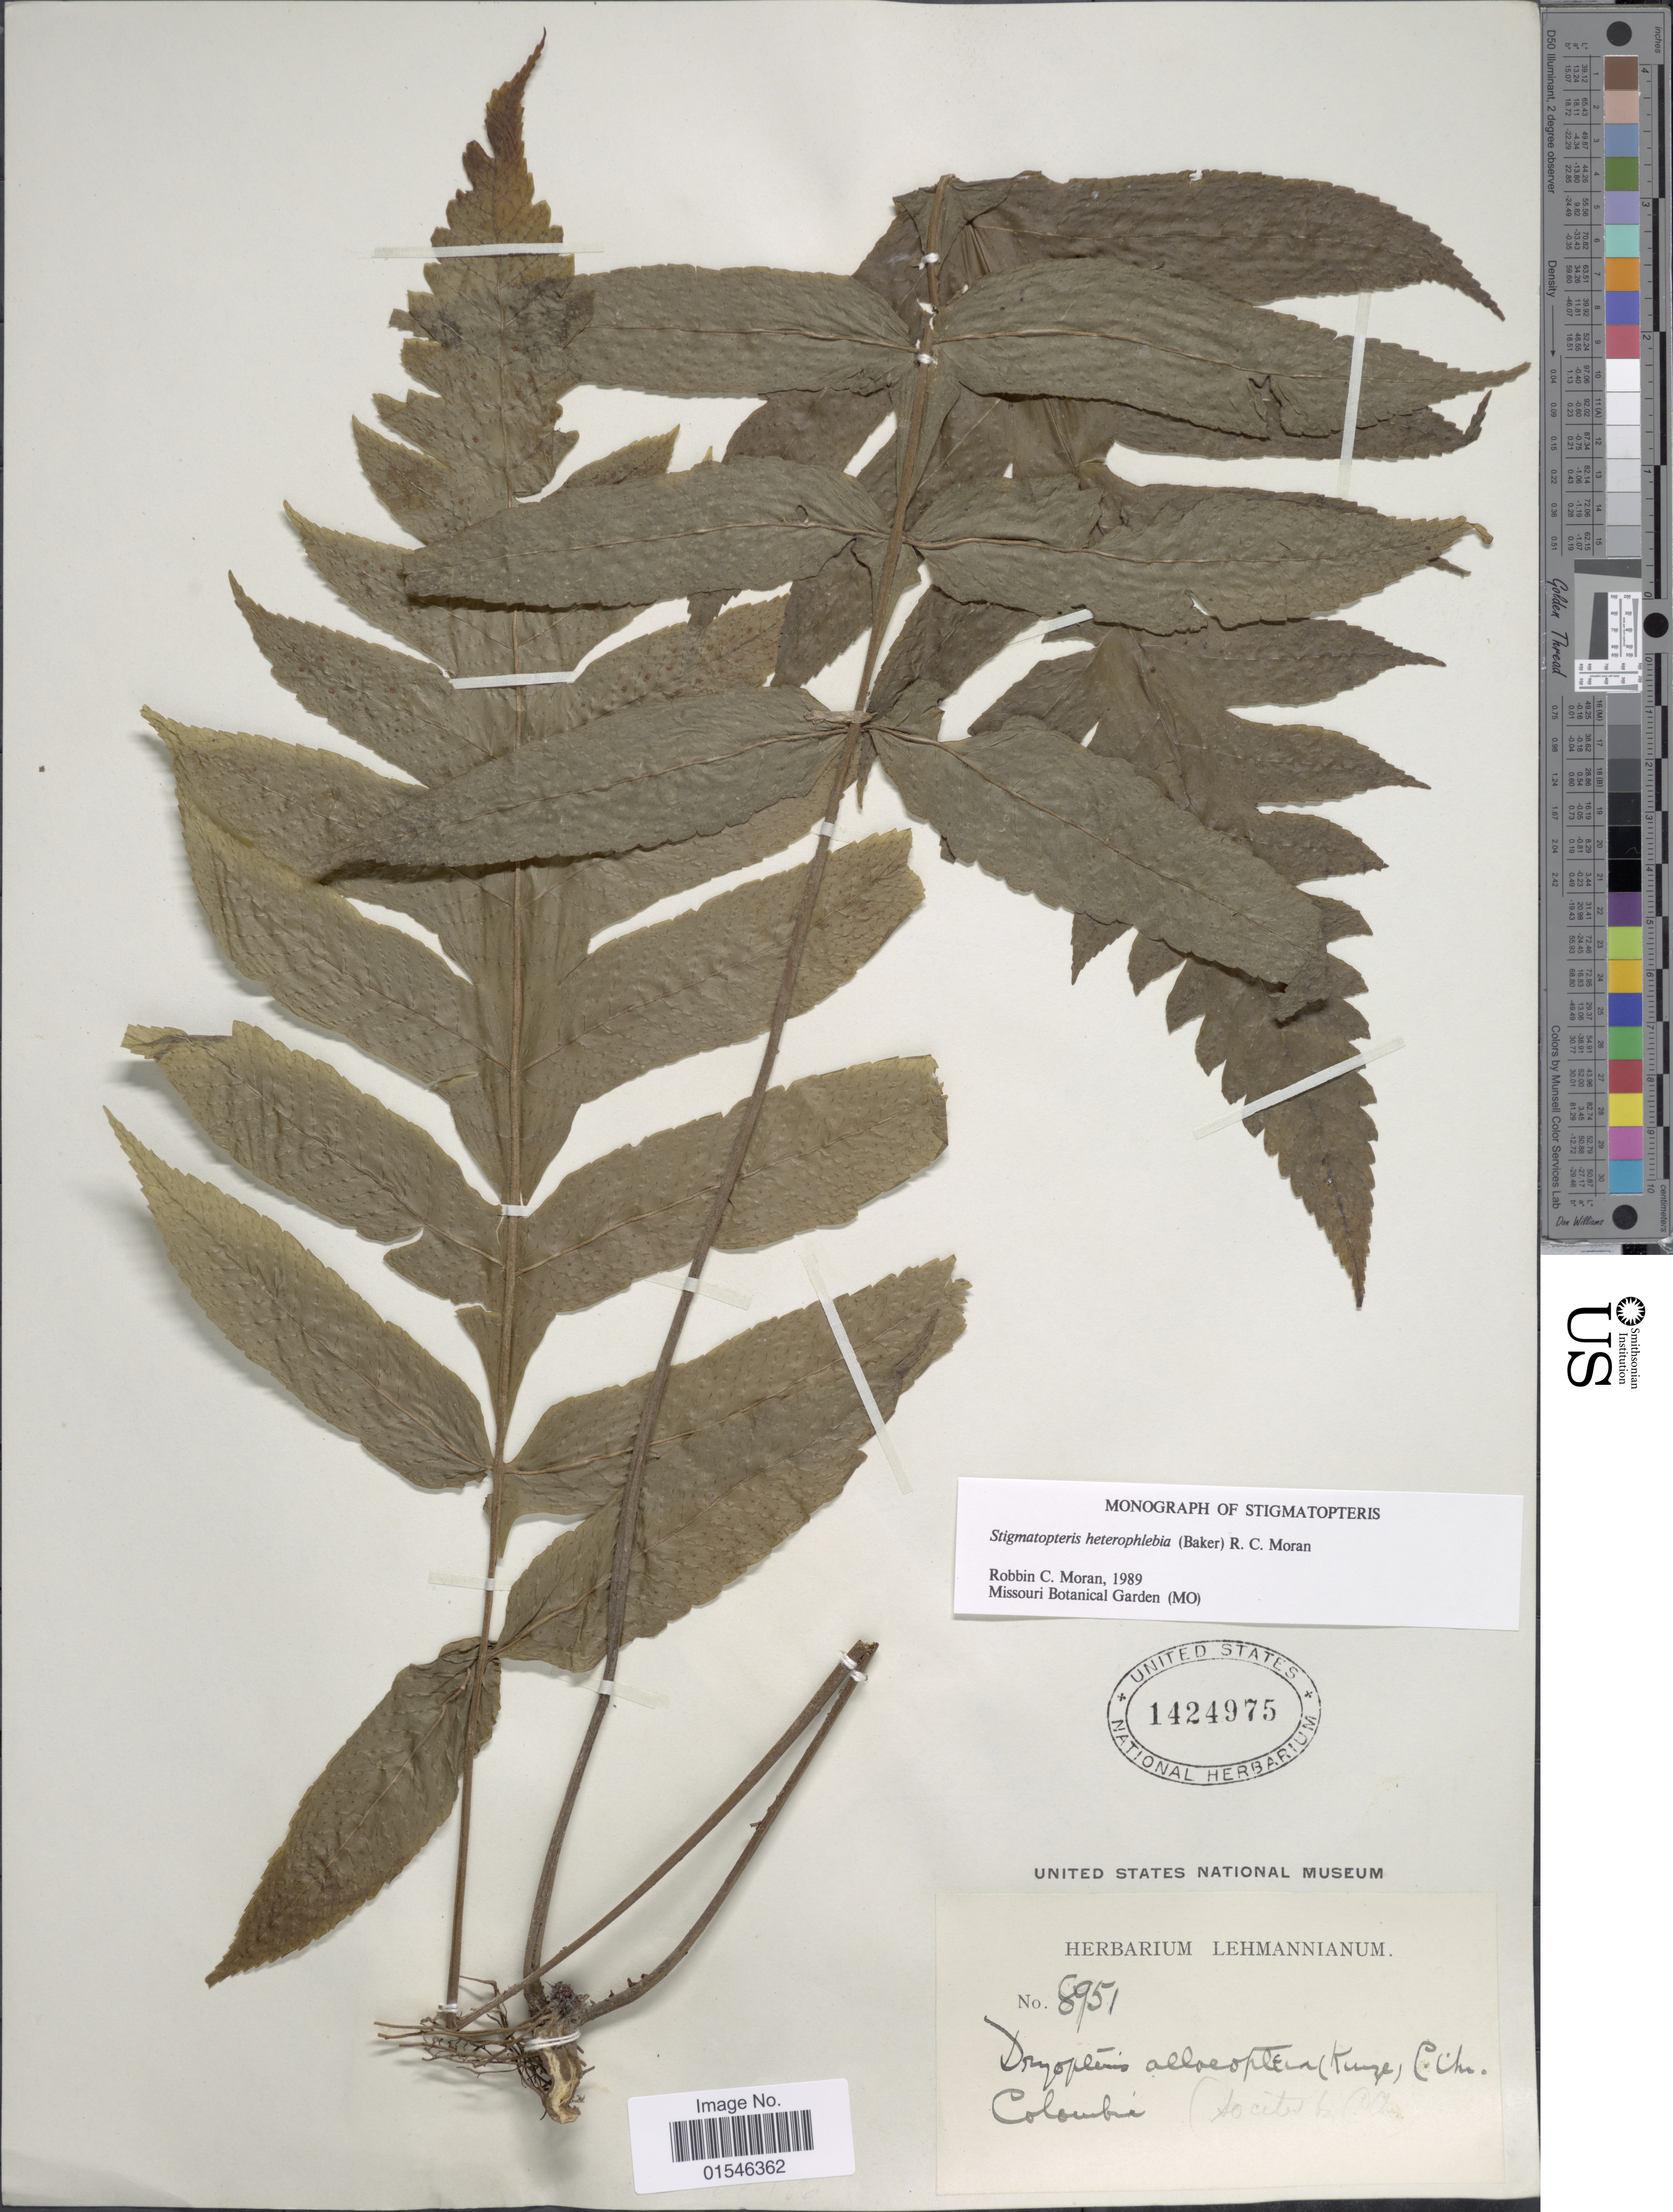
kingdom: Plantae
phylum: Tracheophyta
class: Polypodiopsida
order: Polypodiales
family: Dryopteridaceae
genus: Stigmatopteris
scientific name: Stigmatopteris heterophlebia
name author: (Baker) R.C. Moran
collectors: ex herb. Lehmannianum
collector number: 8951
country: Colombia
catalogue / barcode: US 1424975